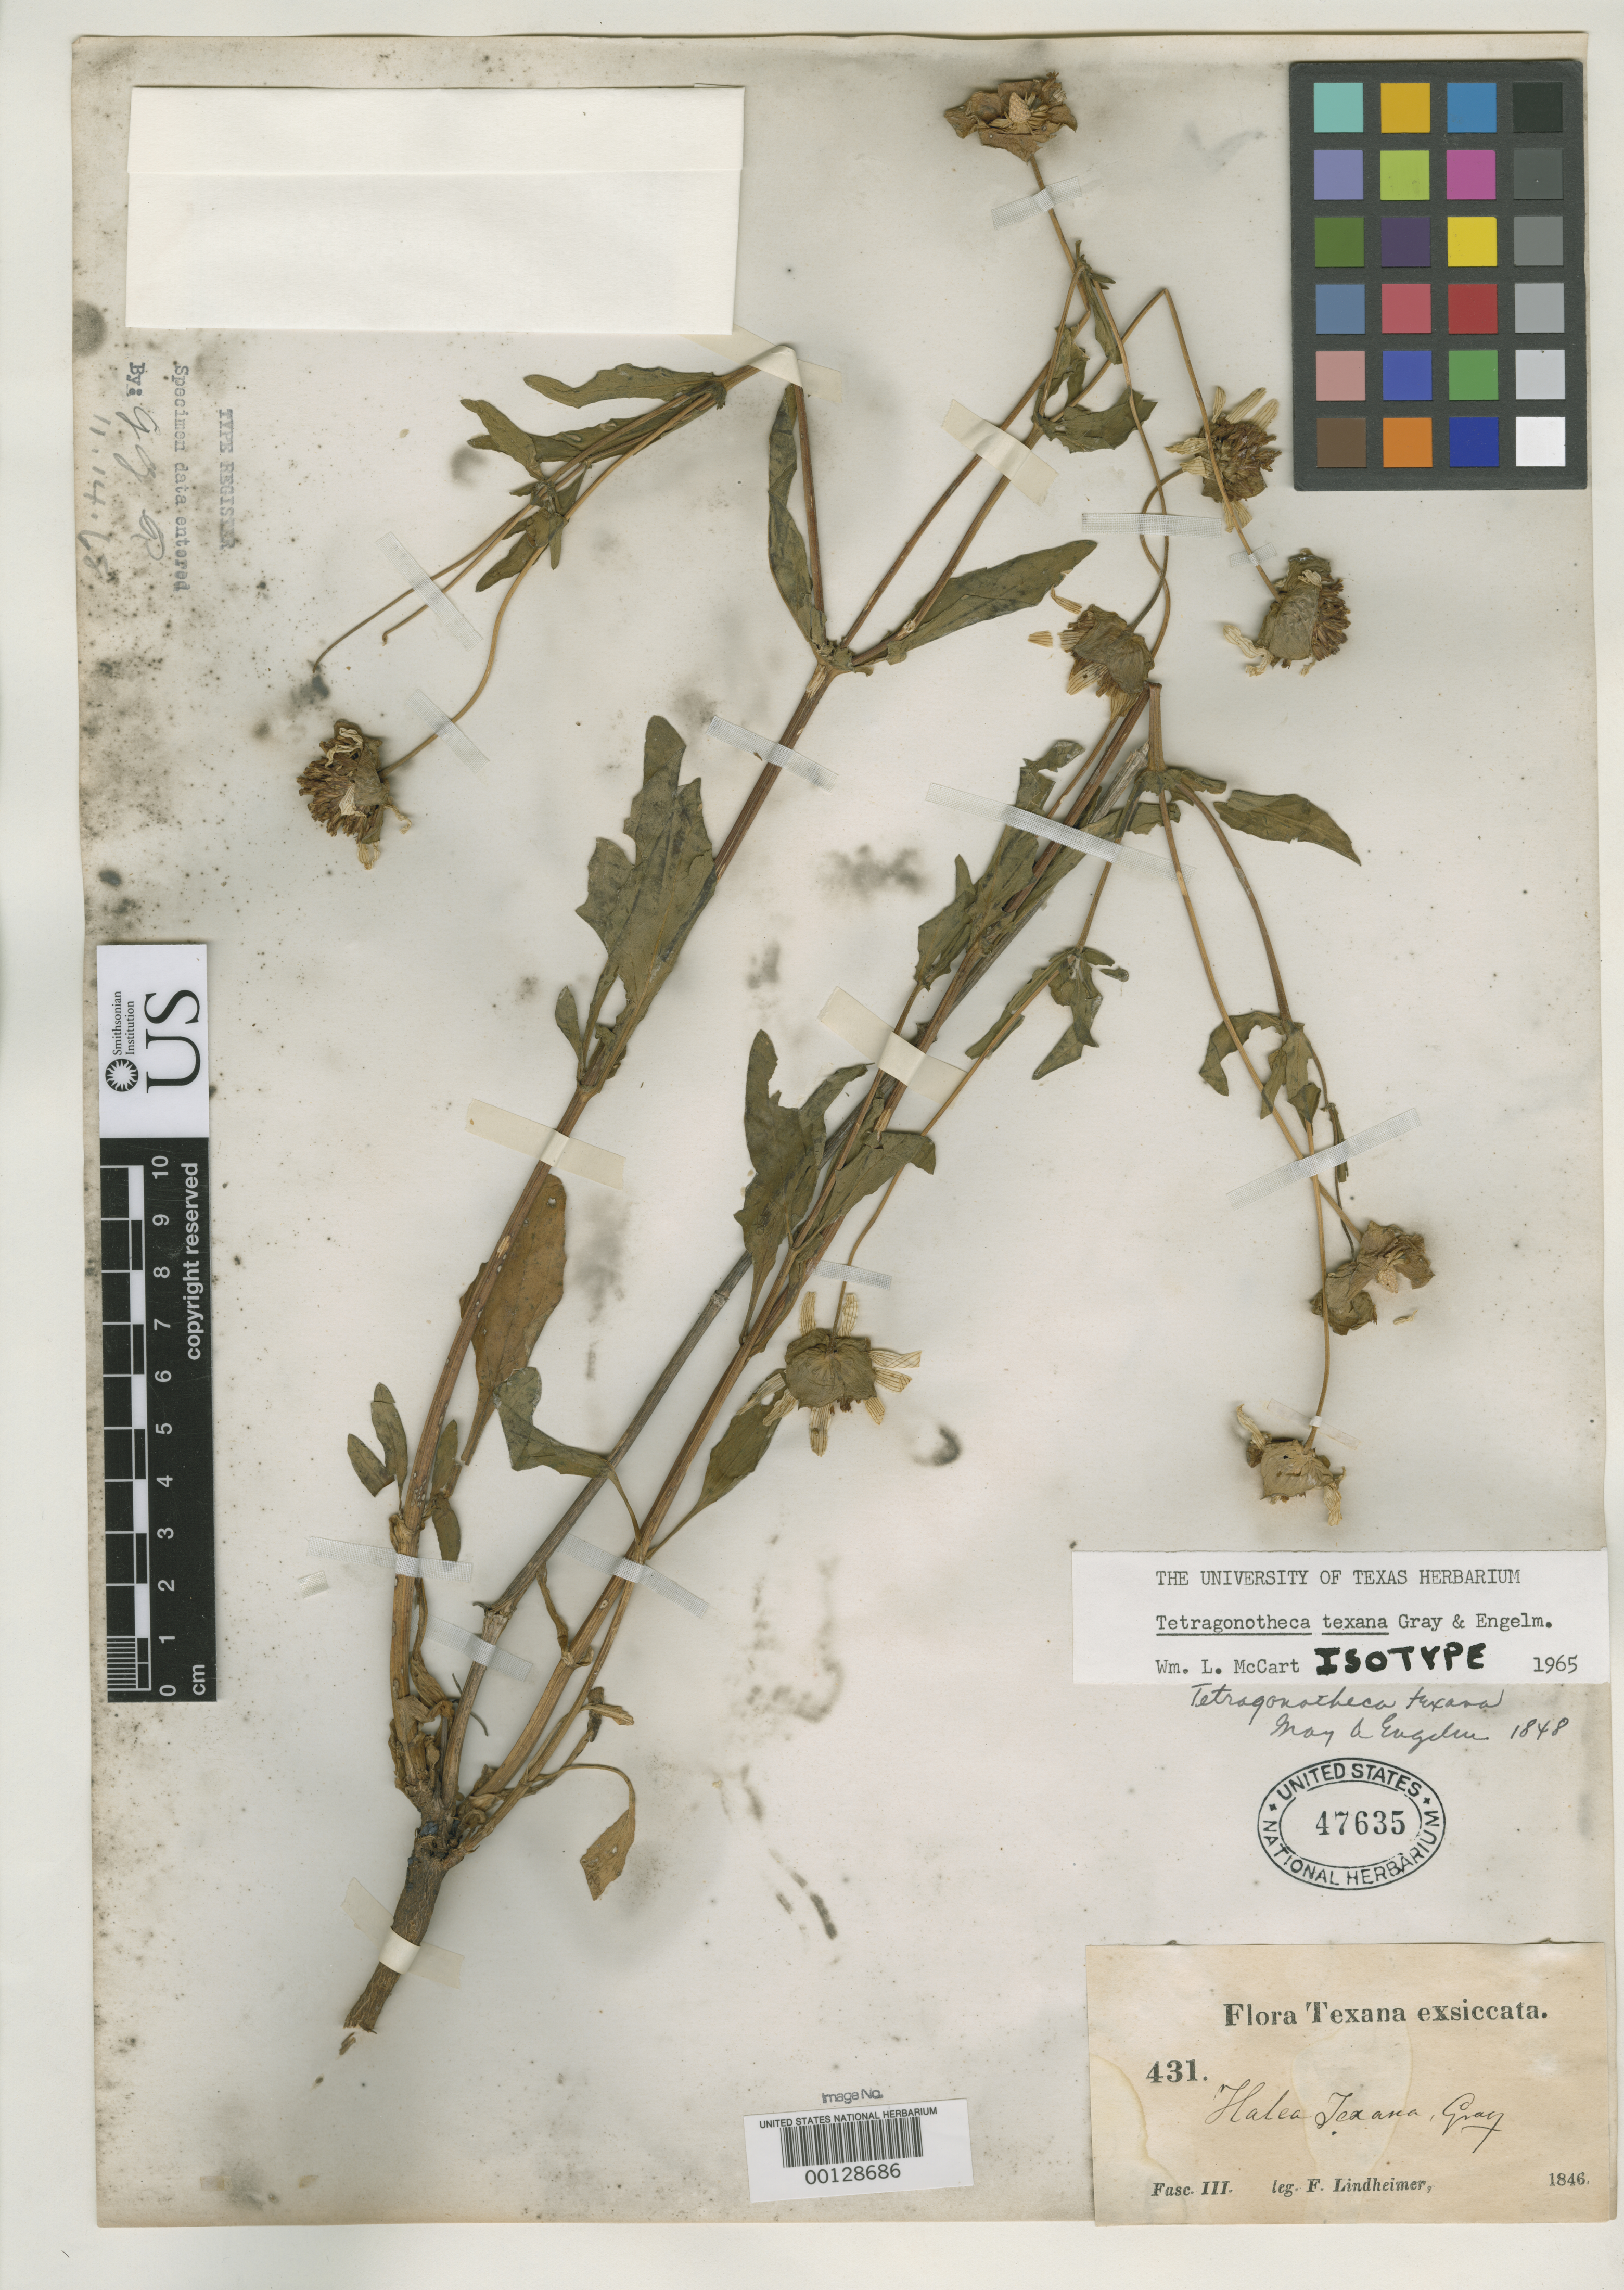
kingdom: Plantae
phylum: Tracheophyta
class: Magnoliopsida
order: Asterales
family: Asteraceae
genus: Tetragonotheca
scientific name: Tetragonotheca texana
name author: A. Gray & Engelm.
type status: Isotype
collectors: F. J. Lindheimer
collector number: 431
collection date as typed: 1846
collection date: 1846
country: United States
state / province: Texas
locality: R. Guadalupe, Cibolo.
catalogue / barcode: US 47635